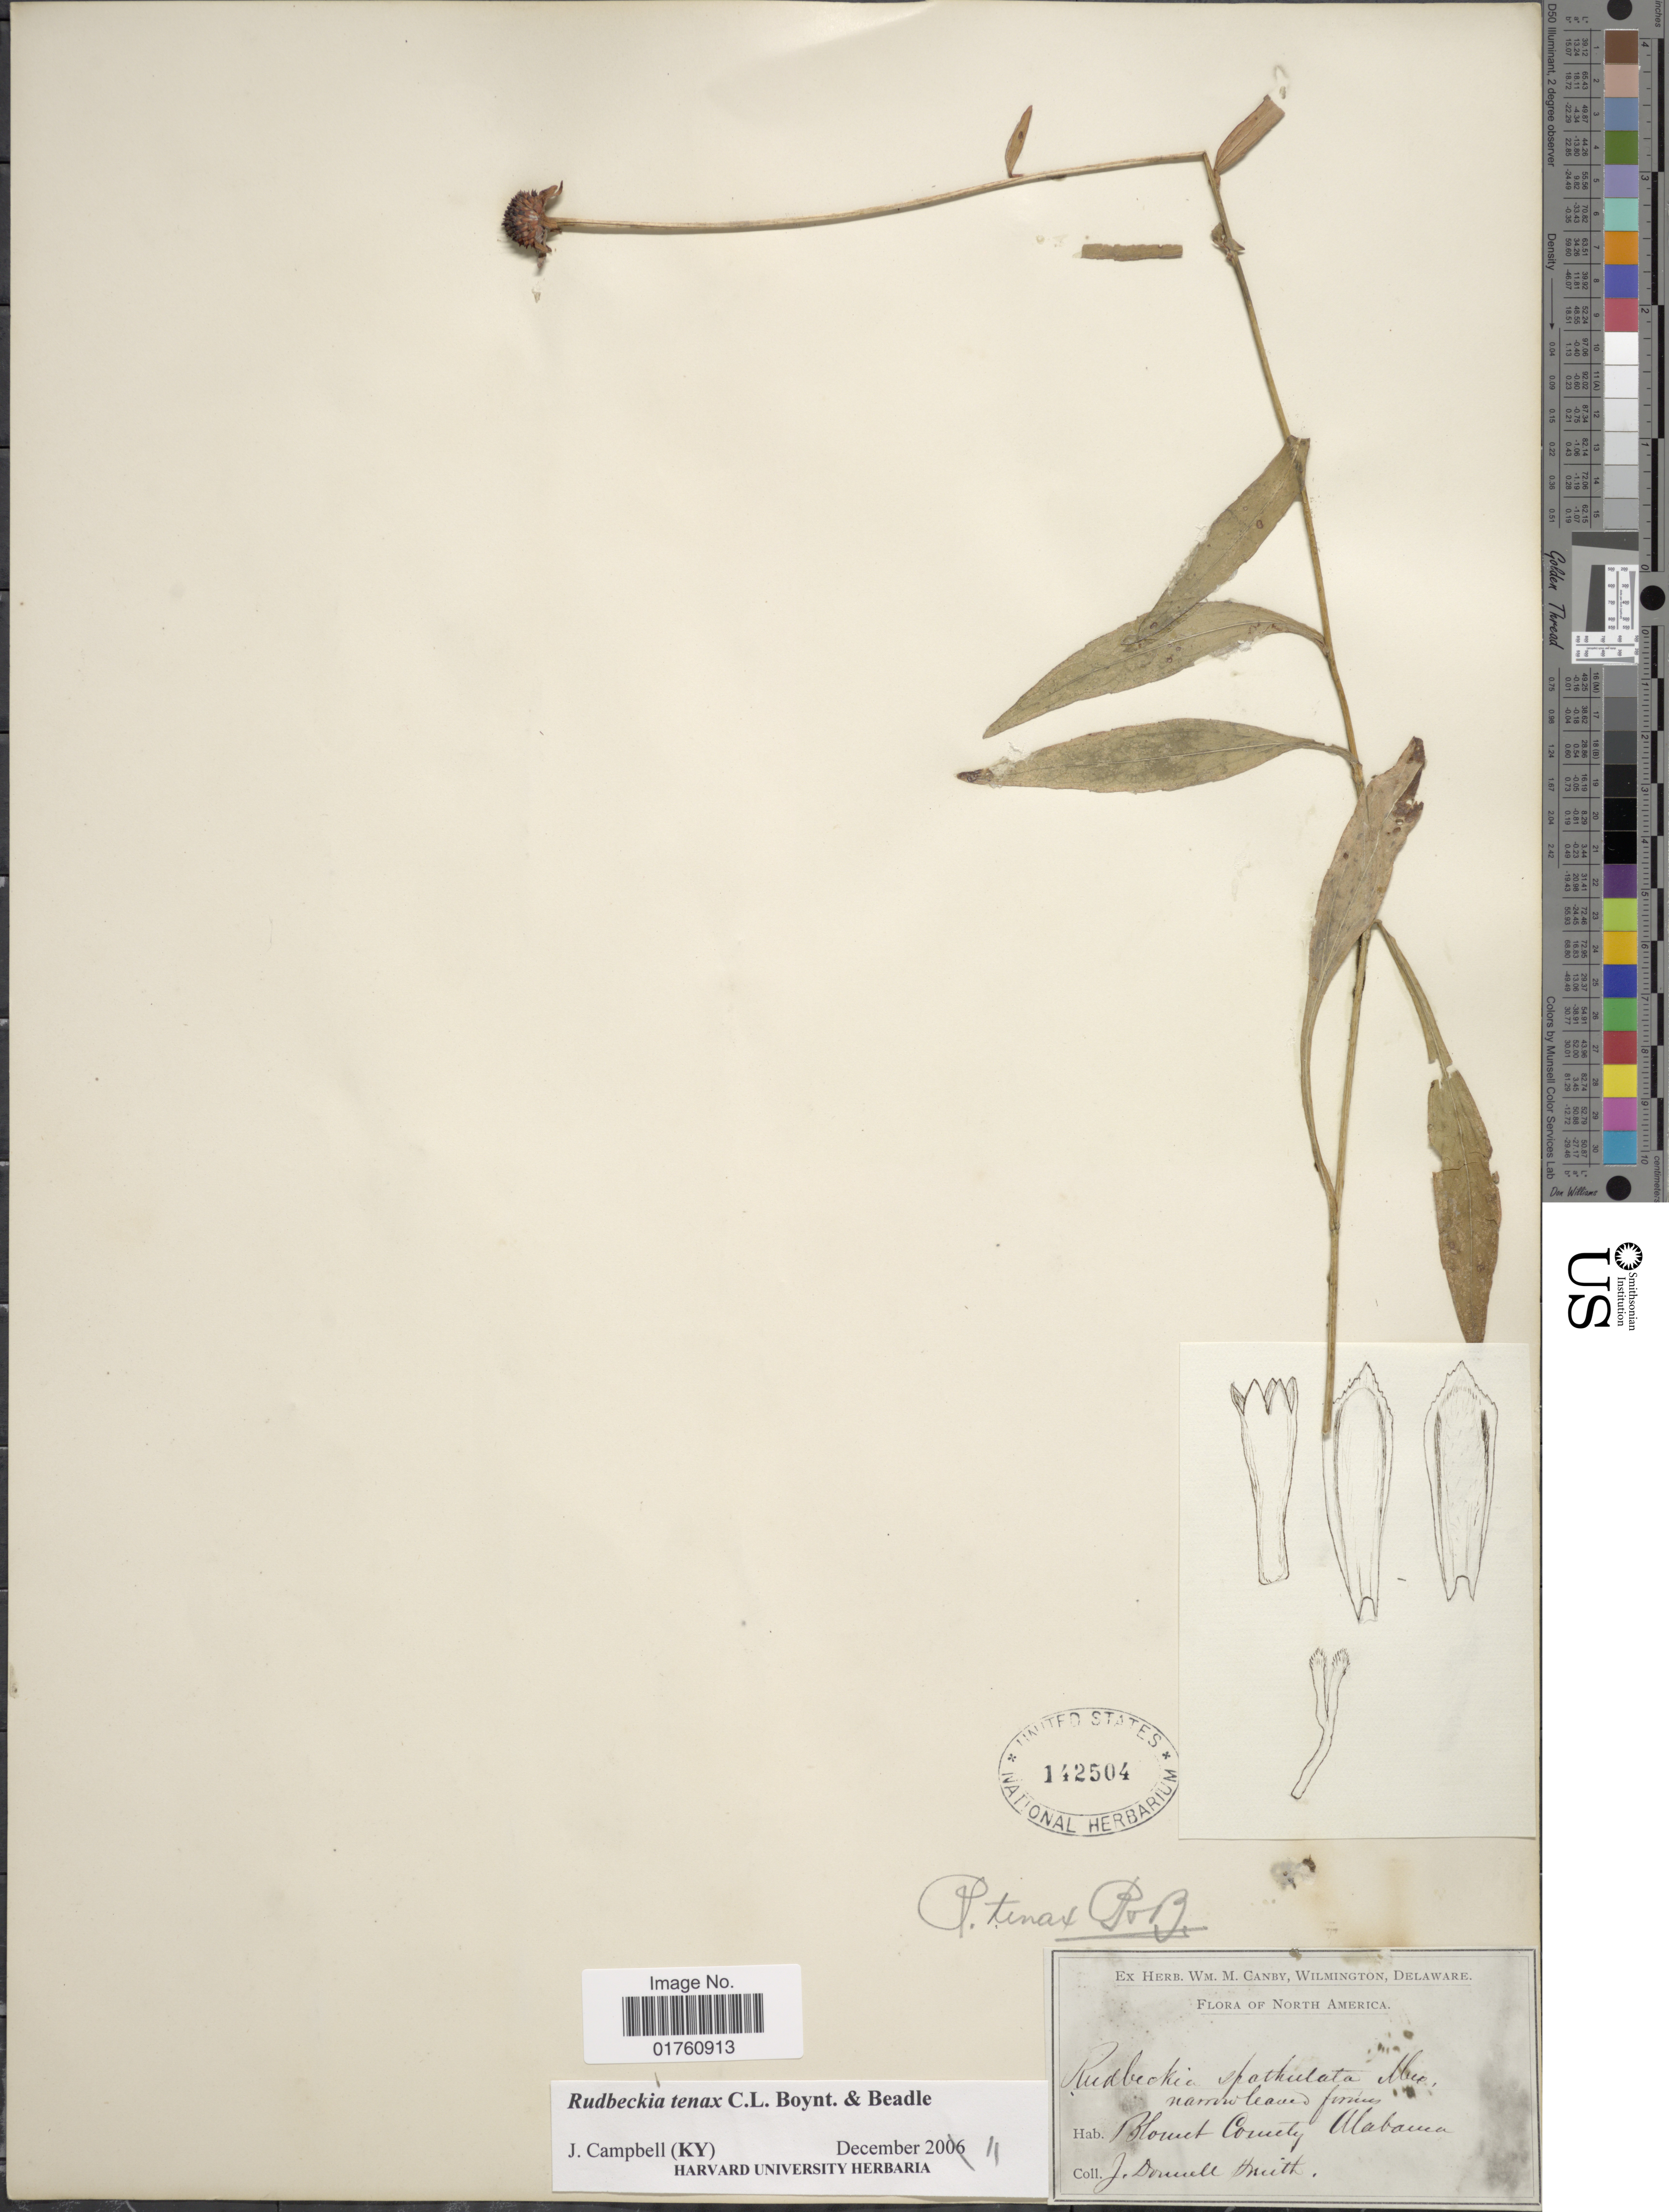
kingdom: Plantae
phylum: Tracheophyta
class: Magnoliopsida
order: Asterales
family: Asteraceae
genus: Rudbeckia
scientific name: Rudbeckia tenax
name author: C.L. Boynton & Beadle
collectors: J. Donnell Smith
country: United States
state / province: Alabama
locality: Blount County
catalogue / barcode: US 142504